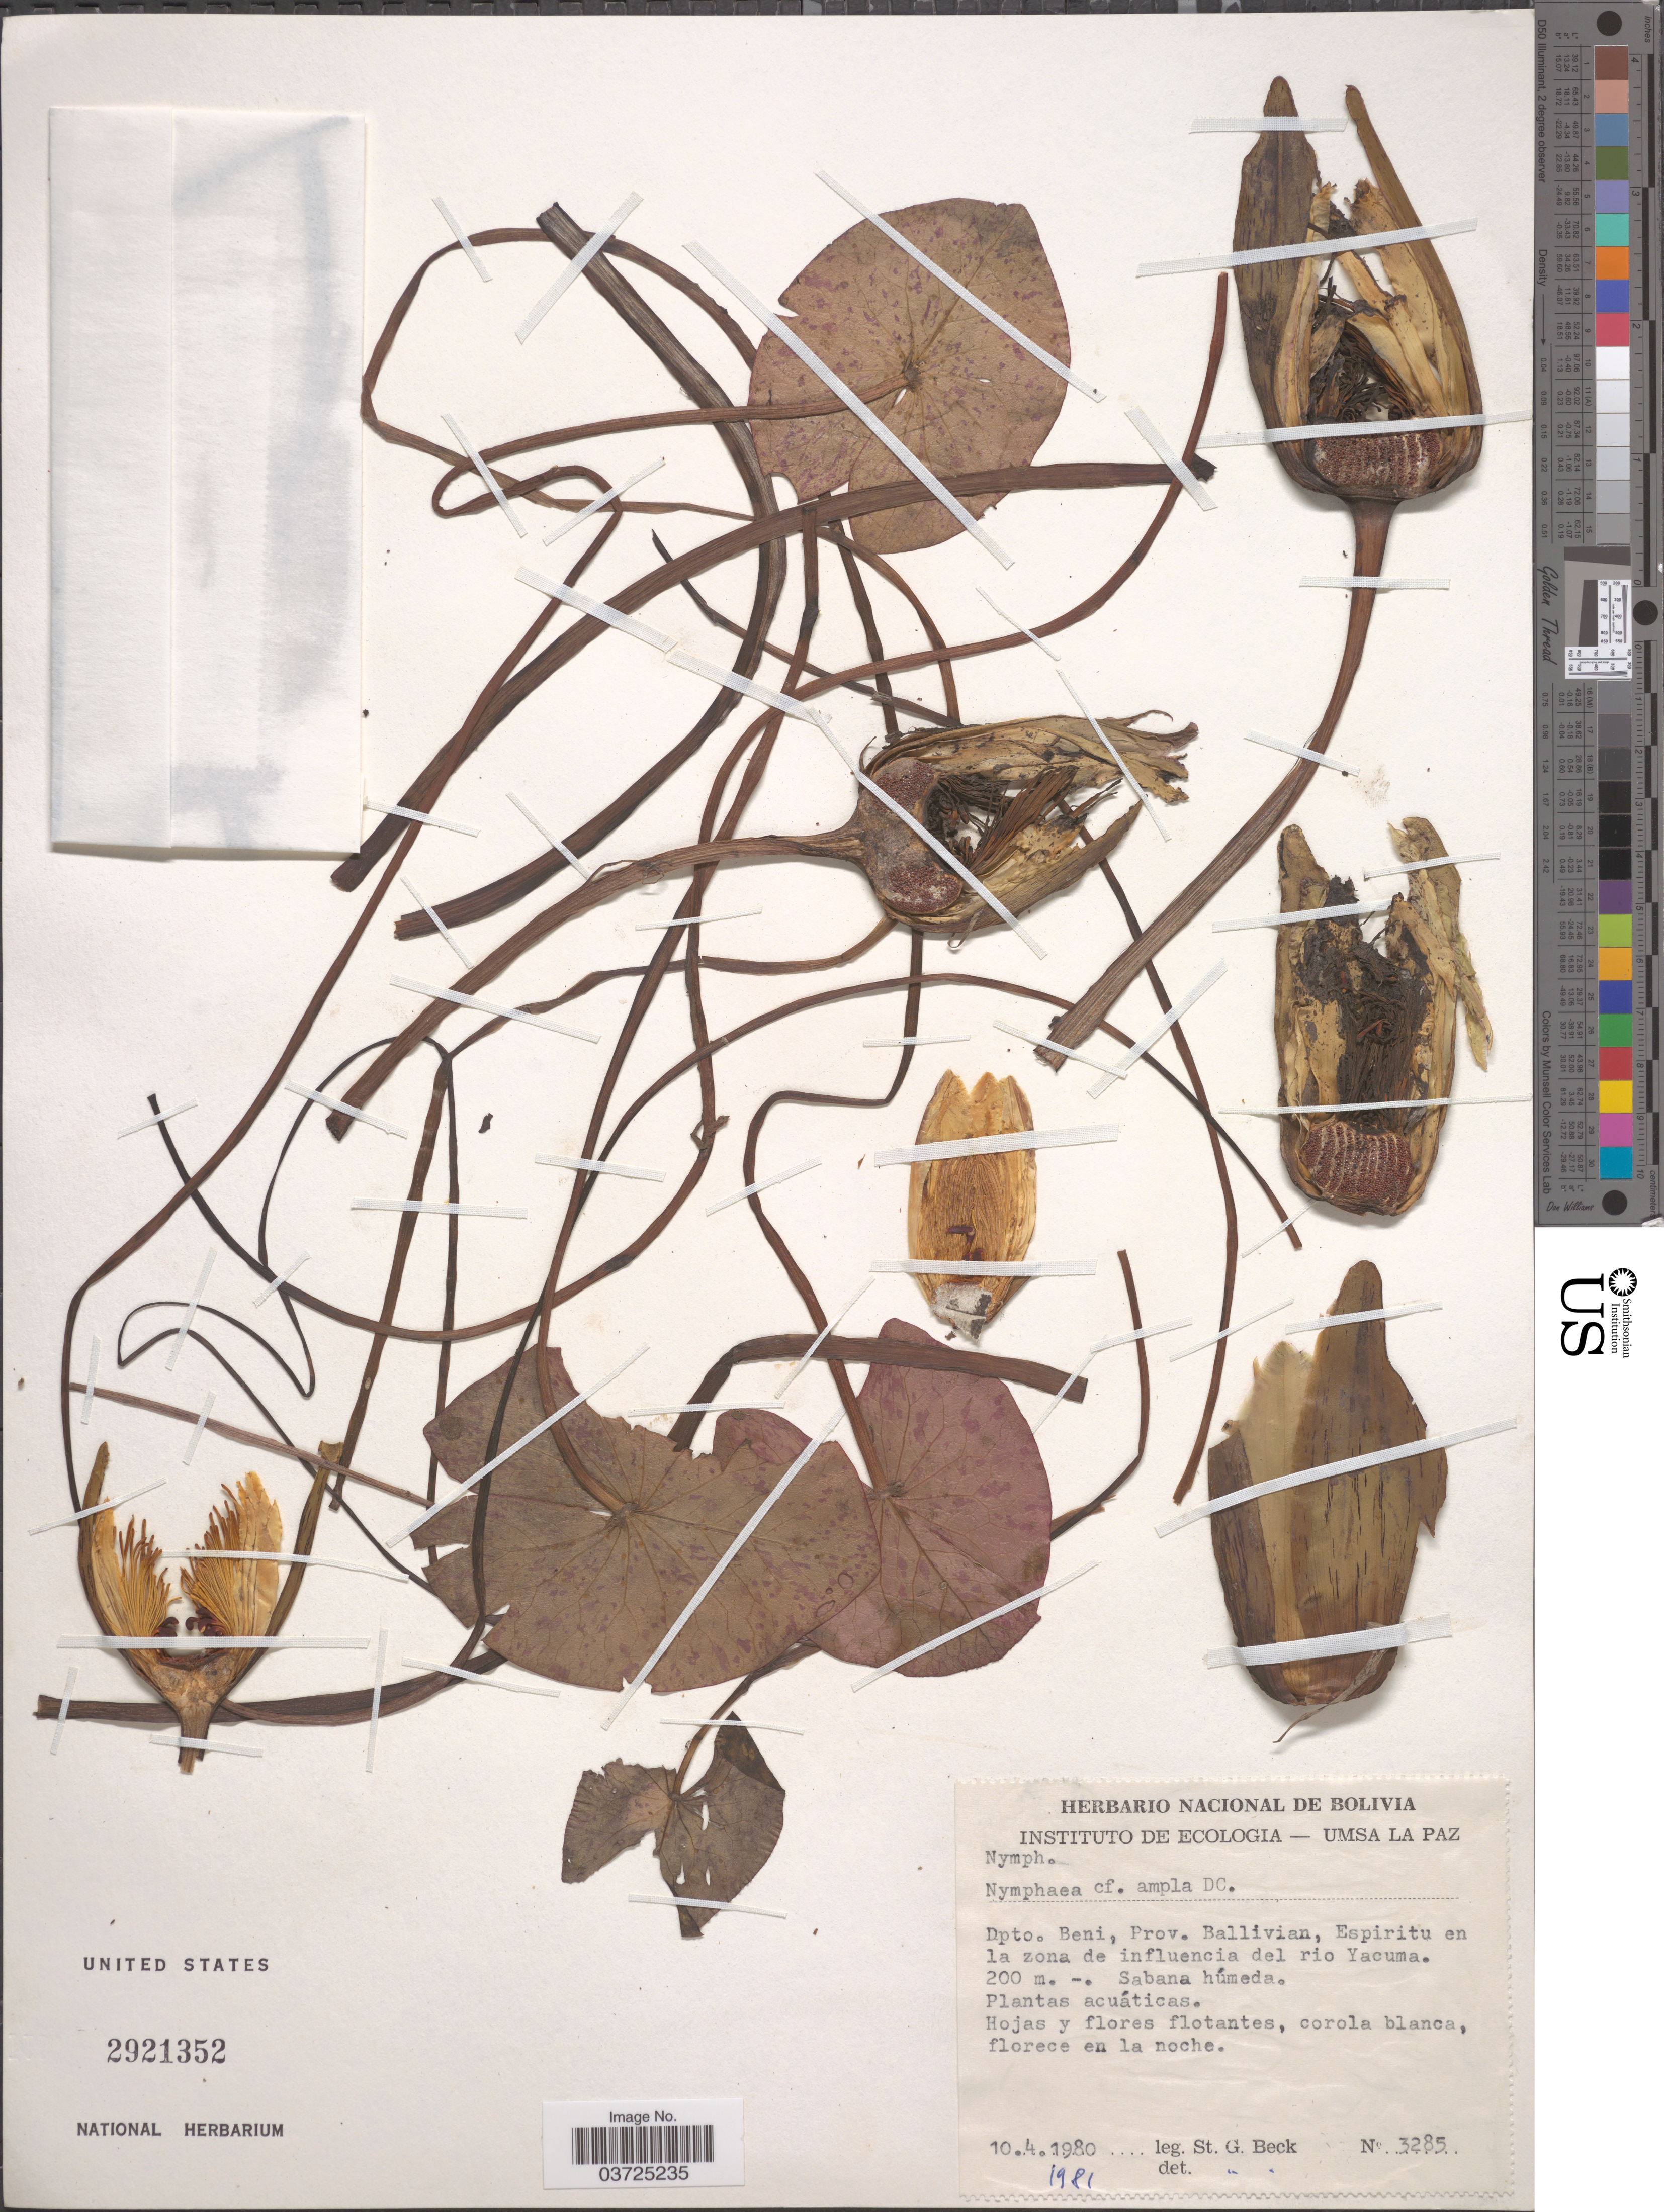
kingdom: Plantae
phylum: Tracheophyta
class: Magnoliopsida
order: Nymphaeales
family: Nymphaeaceae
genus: Nymphaea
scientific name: Nymphaea ampla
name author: (Salisb.) DC.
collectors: S. G. Beck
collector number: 3285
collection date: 1980-04-10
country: Bolivia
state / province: Beni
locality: Dpto. Beni, Prov. Ballivian, Espiritu en la zona de influencia del rio Yacuma.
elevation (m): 200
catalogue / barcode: US 2921352